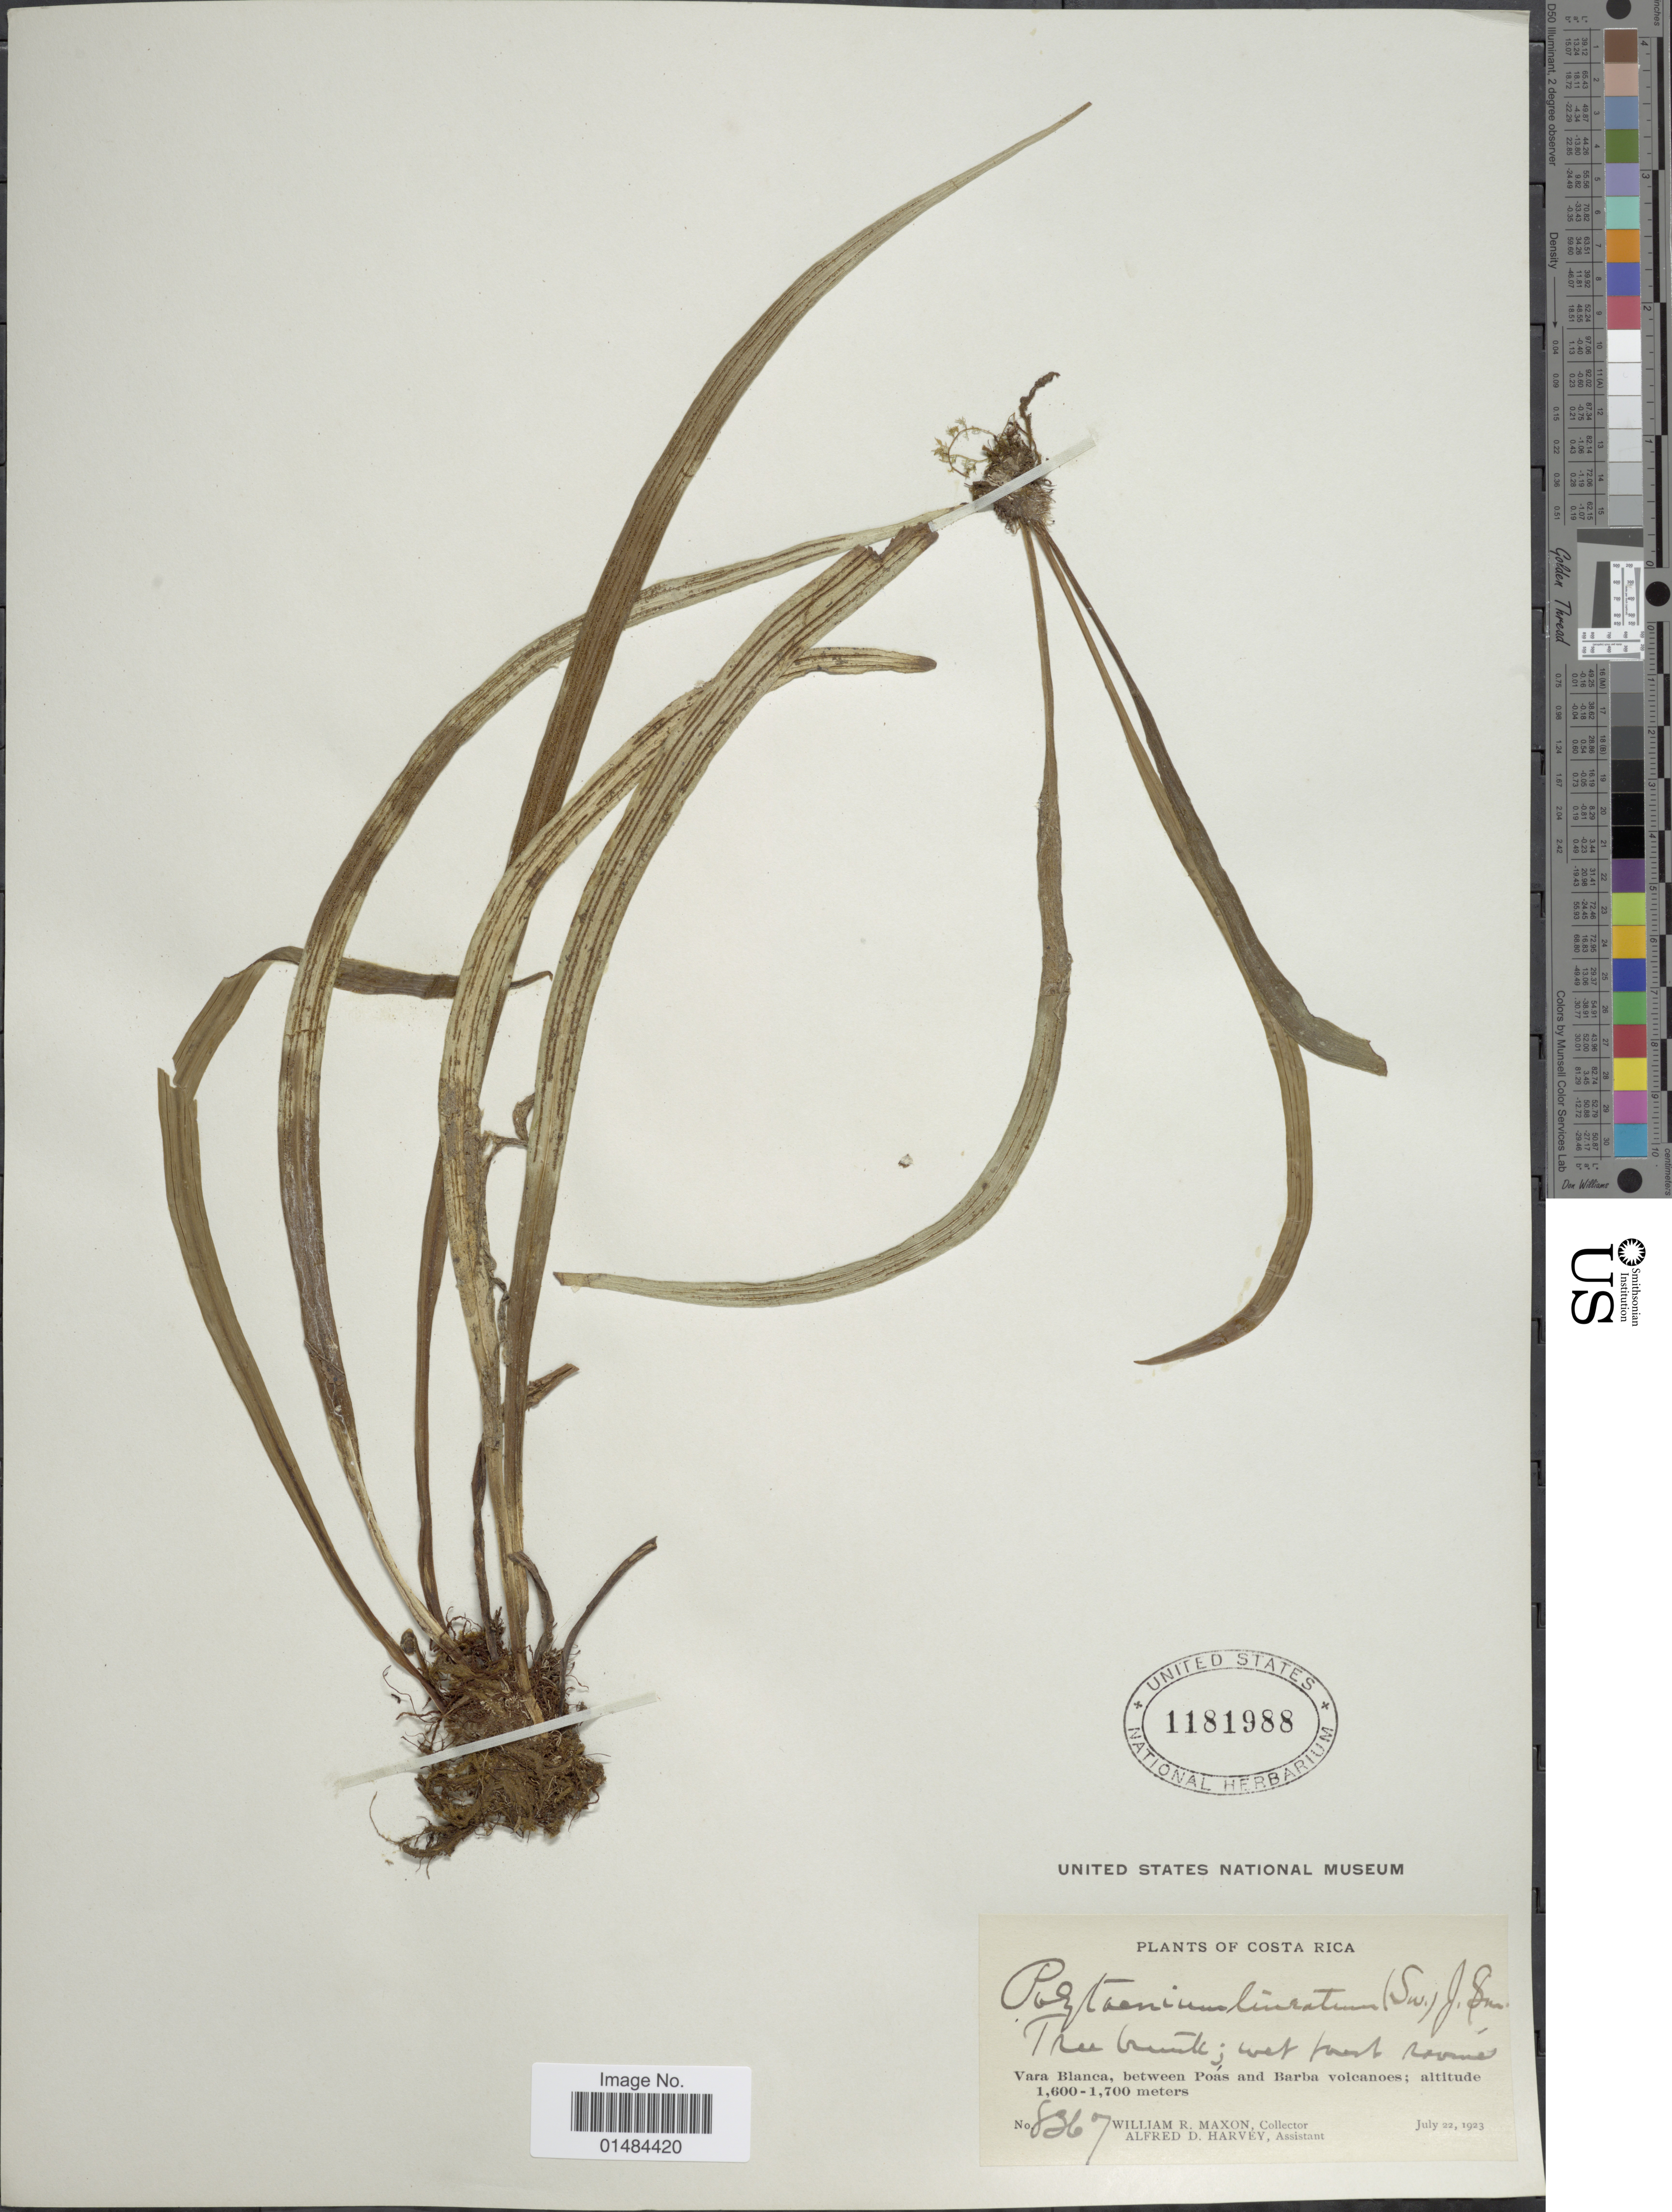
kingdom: Plantae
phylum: Tracheophyta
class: Polypodiopsida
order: Polypodiales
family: Pteridaceae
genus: Polytaenium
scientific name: Polytaenium lineatum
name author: (Sw.) J. Sm.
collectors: W. R. Maxon & A. D. Harvey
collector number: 8367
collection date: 1923-07-22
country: Costa Rica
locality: Costa Rica, Vara Blanca, between Poás and Barba volcanoes.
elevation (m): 1600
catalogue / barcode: US 1181988